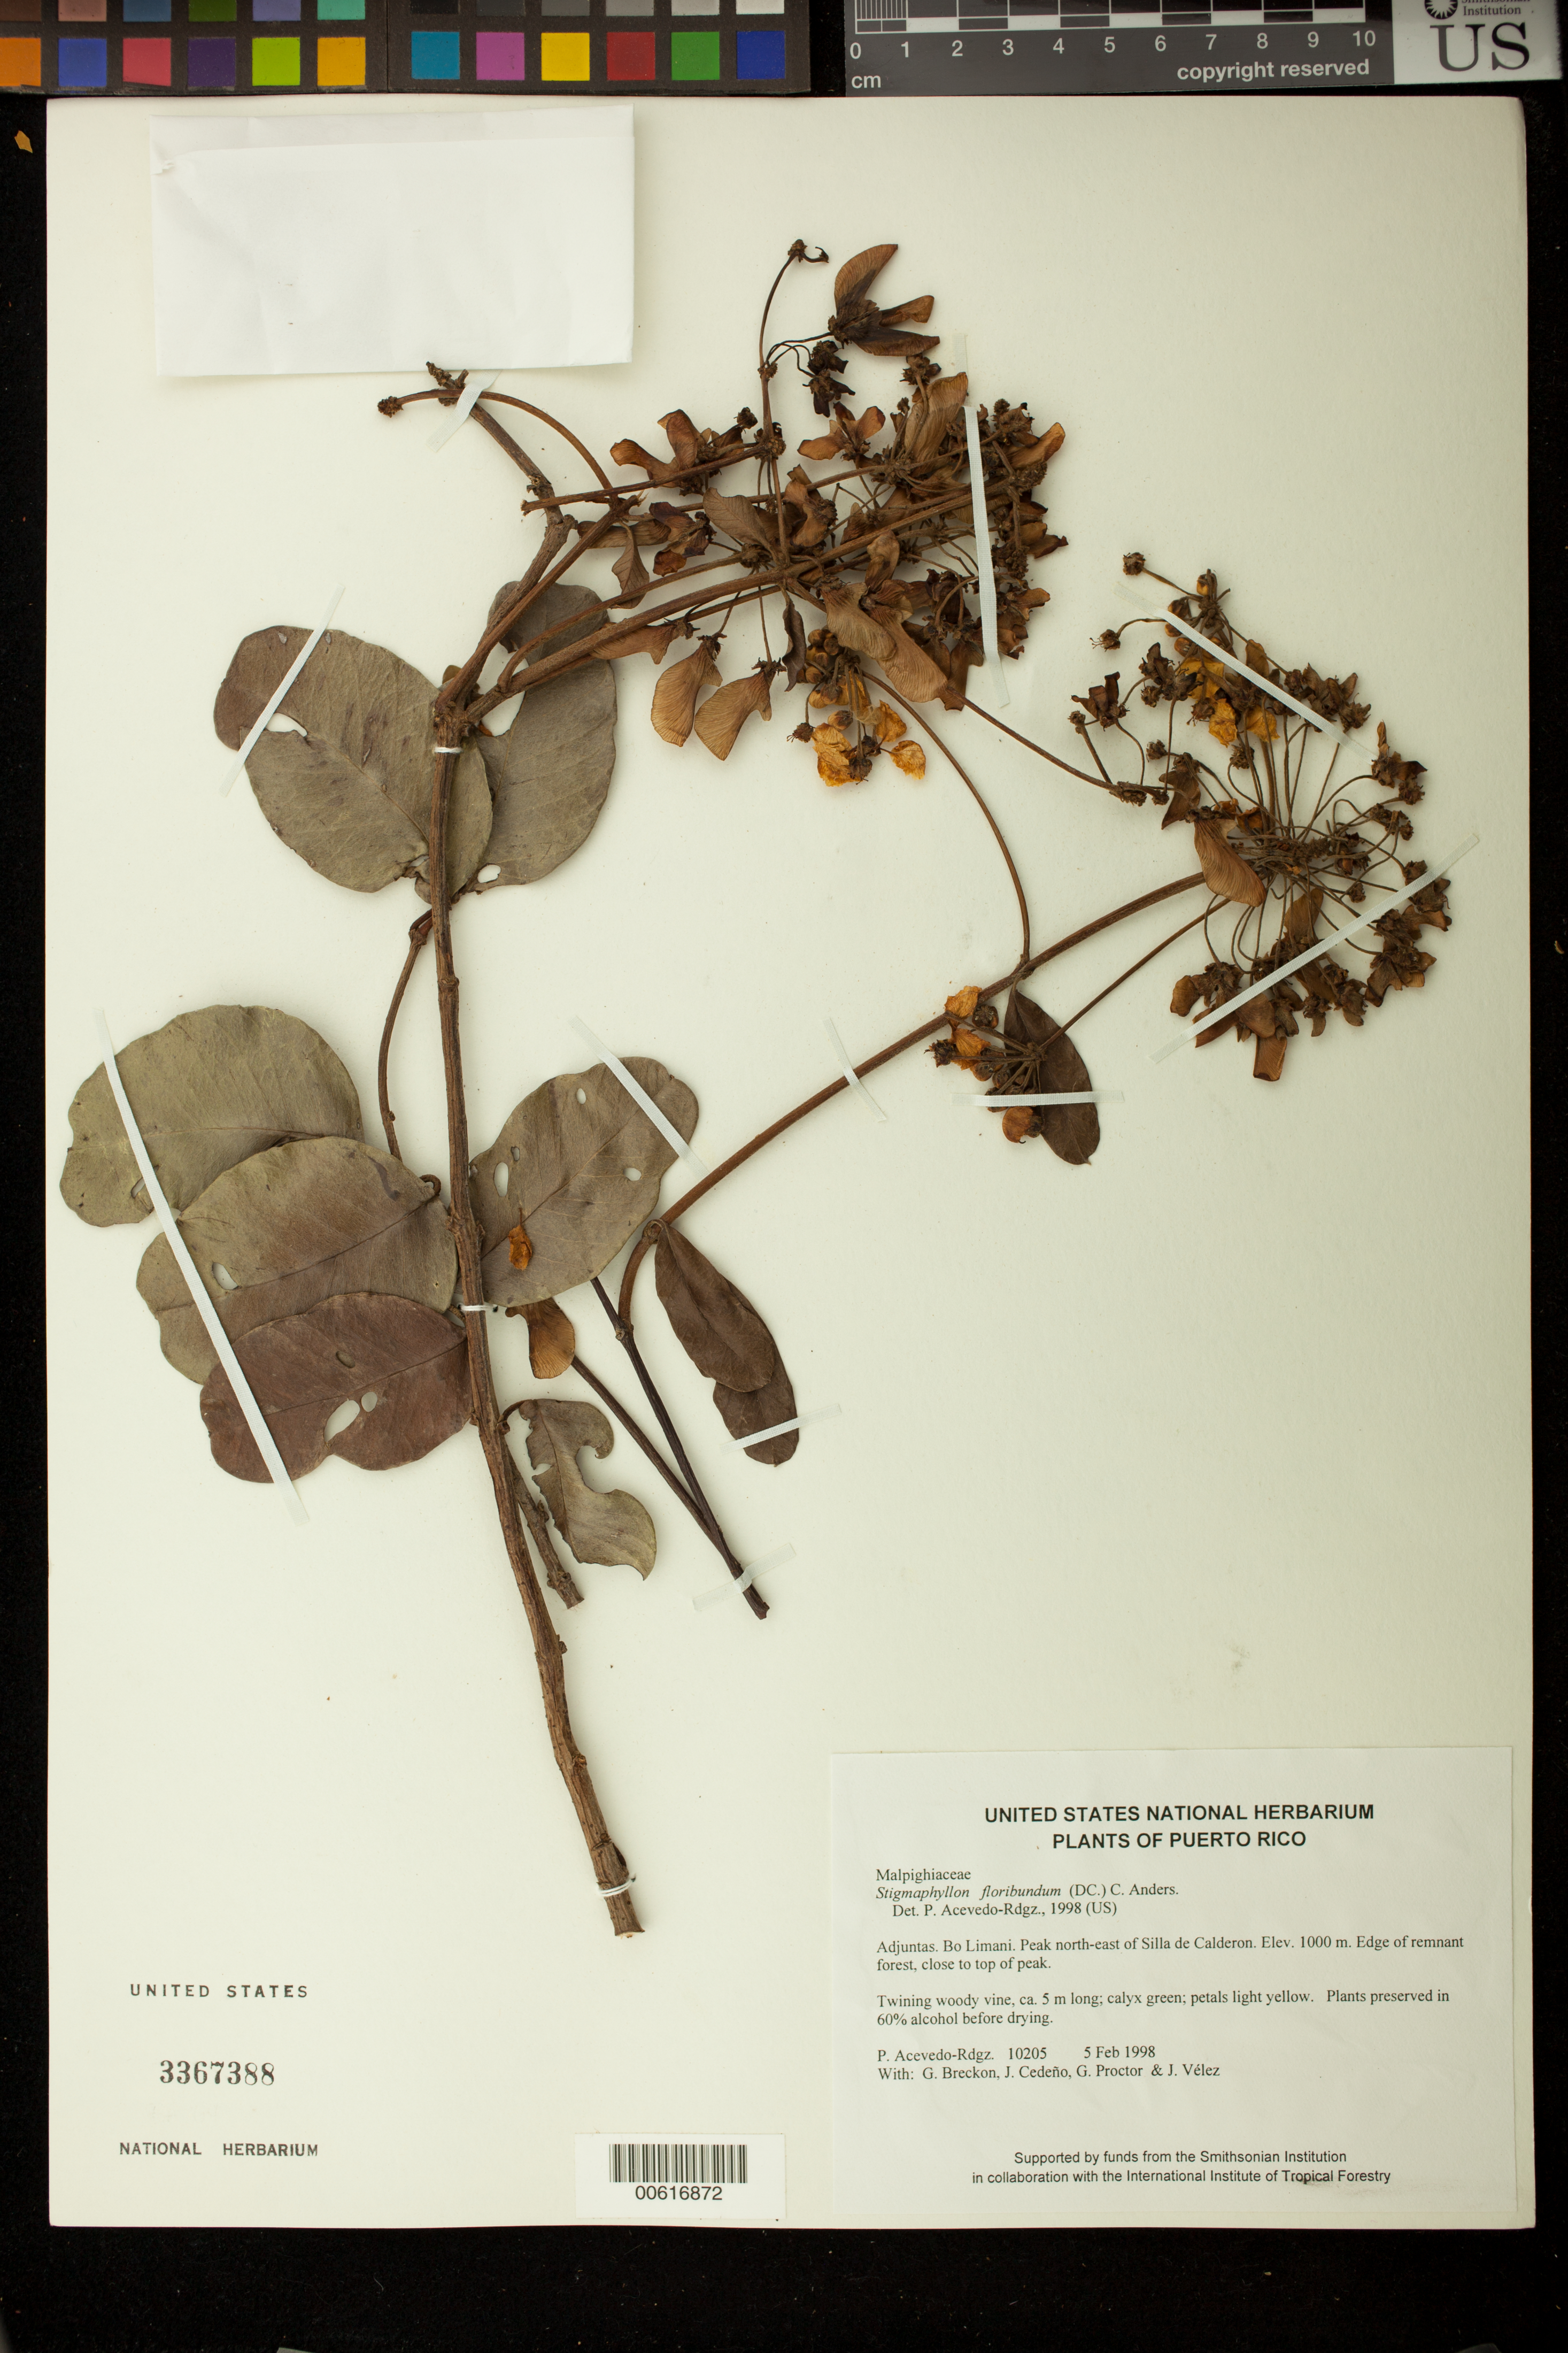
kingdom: Plantae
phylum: Tracheophyta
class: Magnoliopsida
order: Malpighiales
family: Malpighiaceae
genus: Stigmaphyllon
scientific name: Stigmaphyllon floribundum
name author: (DC.) C.E. Anderson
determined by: Acevedo-Rodríguez, P., (BOT), Smithsonian Institution - National Museum of Natural History (UNITED STATES)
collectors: P. Acevedo-Rodr., G. J. Breckon, J. A. Cedeño M., G. R. Proctor & J. Vélez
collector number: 10205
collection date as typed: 05 Feb 1998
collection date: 1998-02-05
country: Puerto Rico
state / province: Adjuntas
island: Puerto Rico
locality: Adjuntas; Bo. Limani; Peak north-east of Silla de Calderon.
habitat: Edge of remnant forest, close to top of peak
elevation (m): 1000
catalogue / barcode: US 3367388